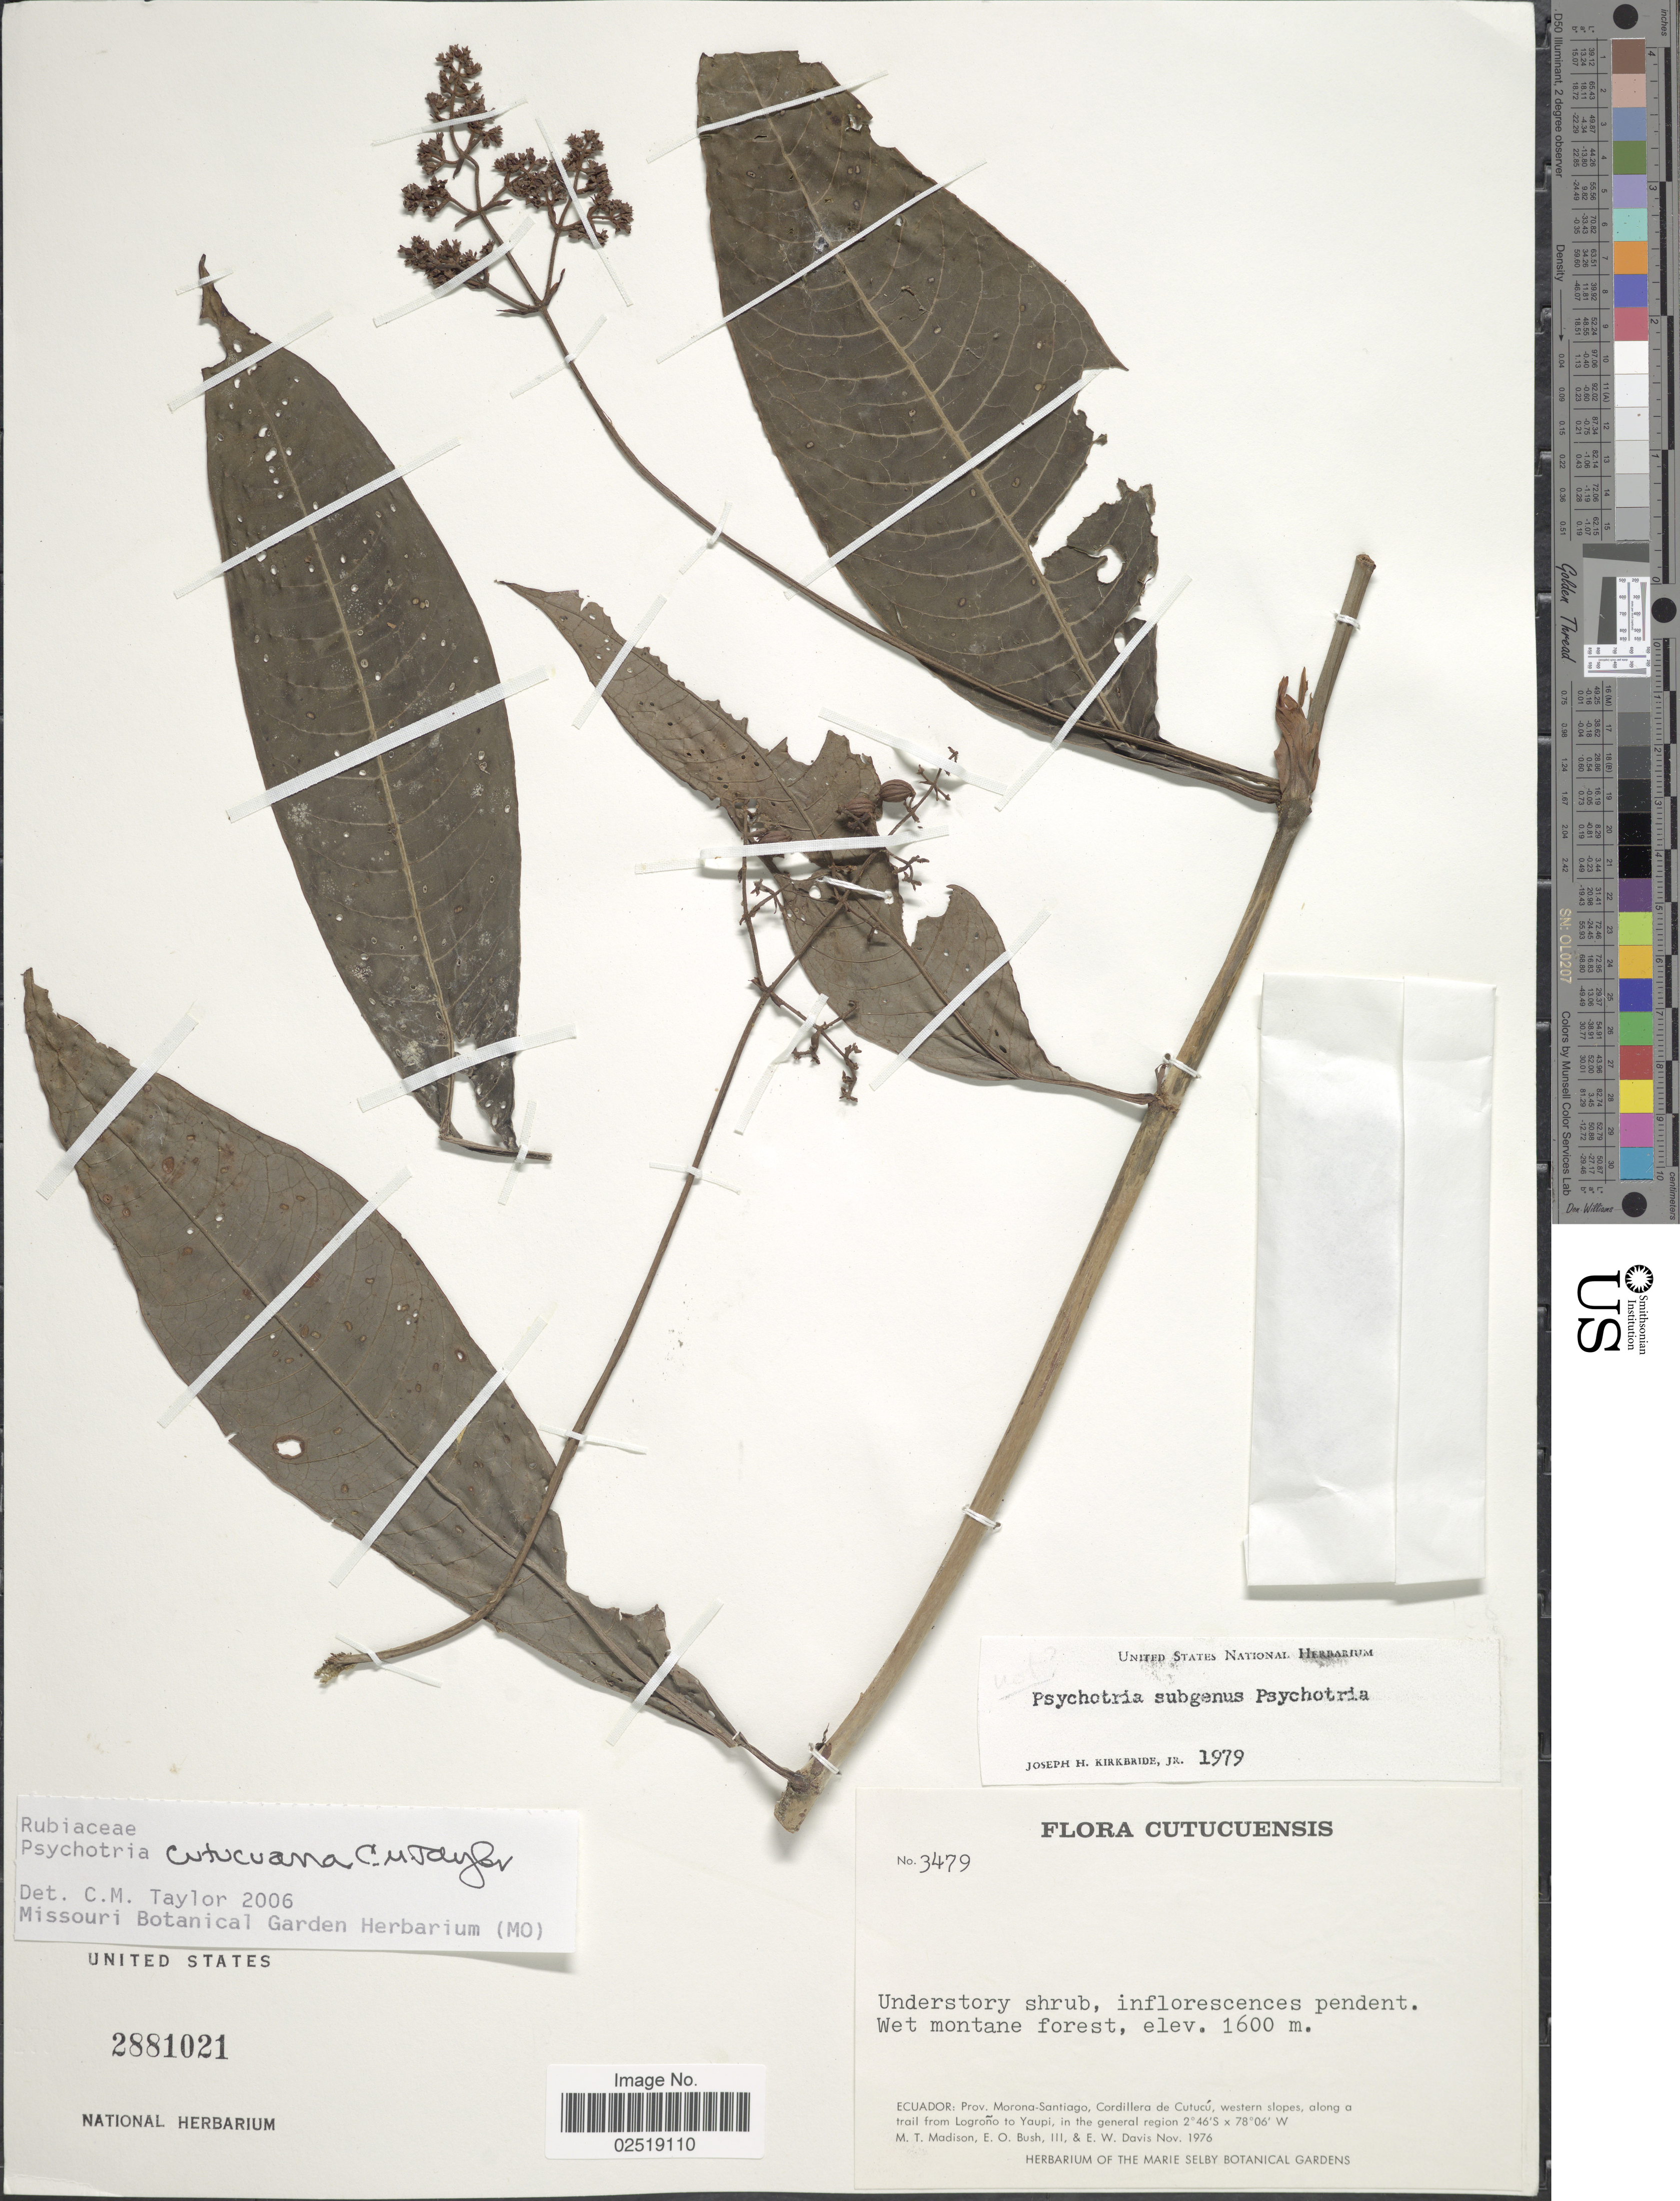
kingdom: Plantae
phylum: Tracheophyta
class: Magnoliopsida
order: Gentianales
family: Rubiaceae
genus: Psychotria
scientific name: Psychotria cutucuana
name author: C.M. Taylor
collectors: M. T. Madison, E. O. Bush & E. W. Davis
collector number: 3479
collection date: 1976-11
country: Ecuador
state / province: Morona-Santiago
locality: Prov. Morona-Santiago, Cordillera de Cutucu, western slopes, along a trail from Logrono to Yaupi, in the general region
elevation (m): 1600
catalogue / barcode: US 2881021